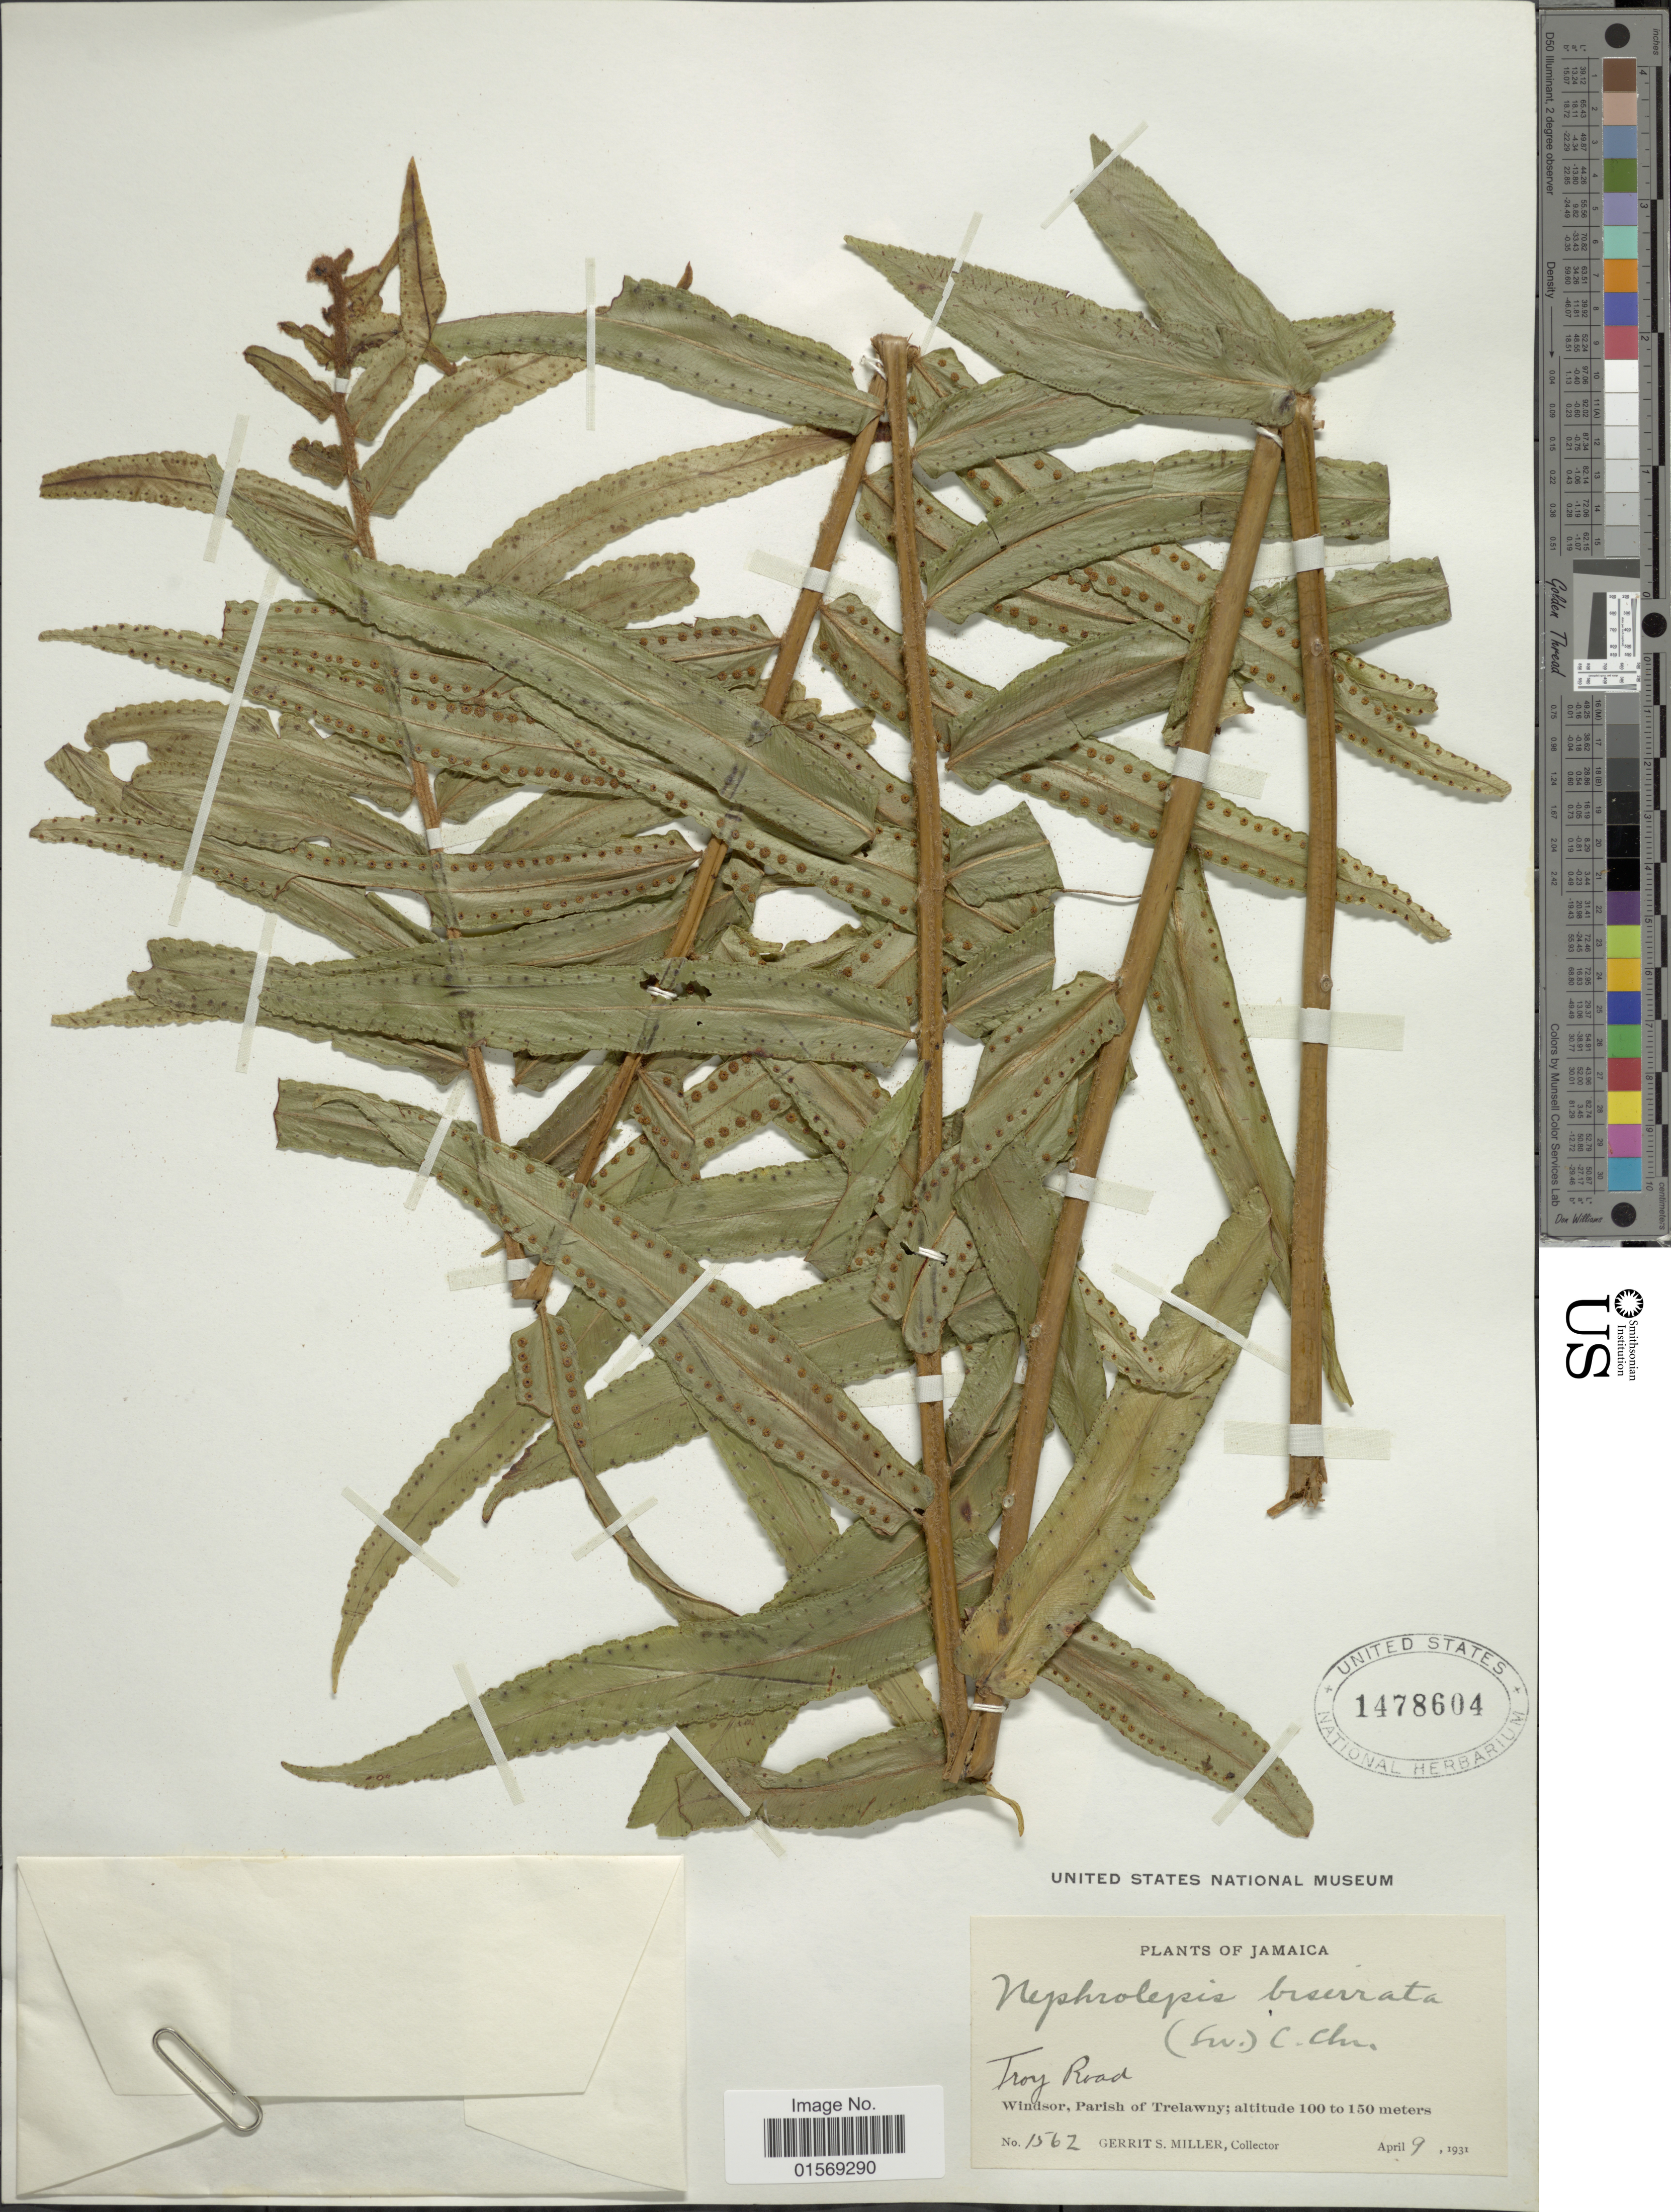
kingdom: Plantae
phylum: Tracheophyta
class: Polypodiopsida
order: Polypodiales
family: Nephrolepidaceae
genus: Nephrolepis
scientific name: Nephrolepis biserrata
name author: (Sw.) Schott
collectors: G. S. Miller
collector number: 1562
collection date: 1931-04-09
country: Jamaica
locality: Jamaica, Windsor, Parish of Trelawny.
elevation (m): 100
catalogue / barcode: US 1478604